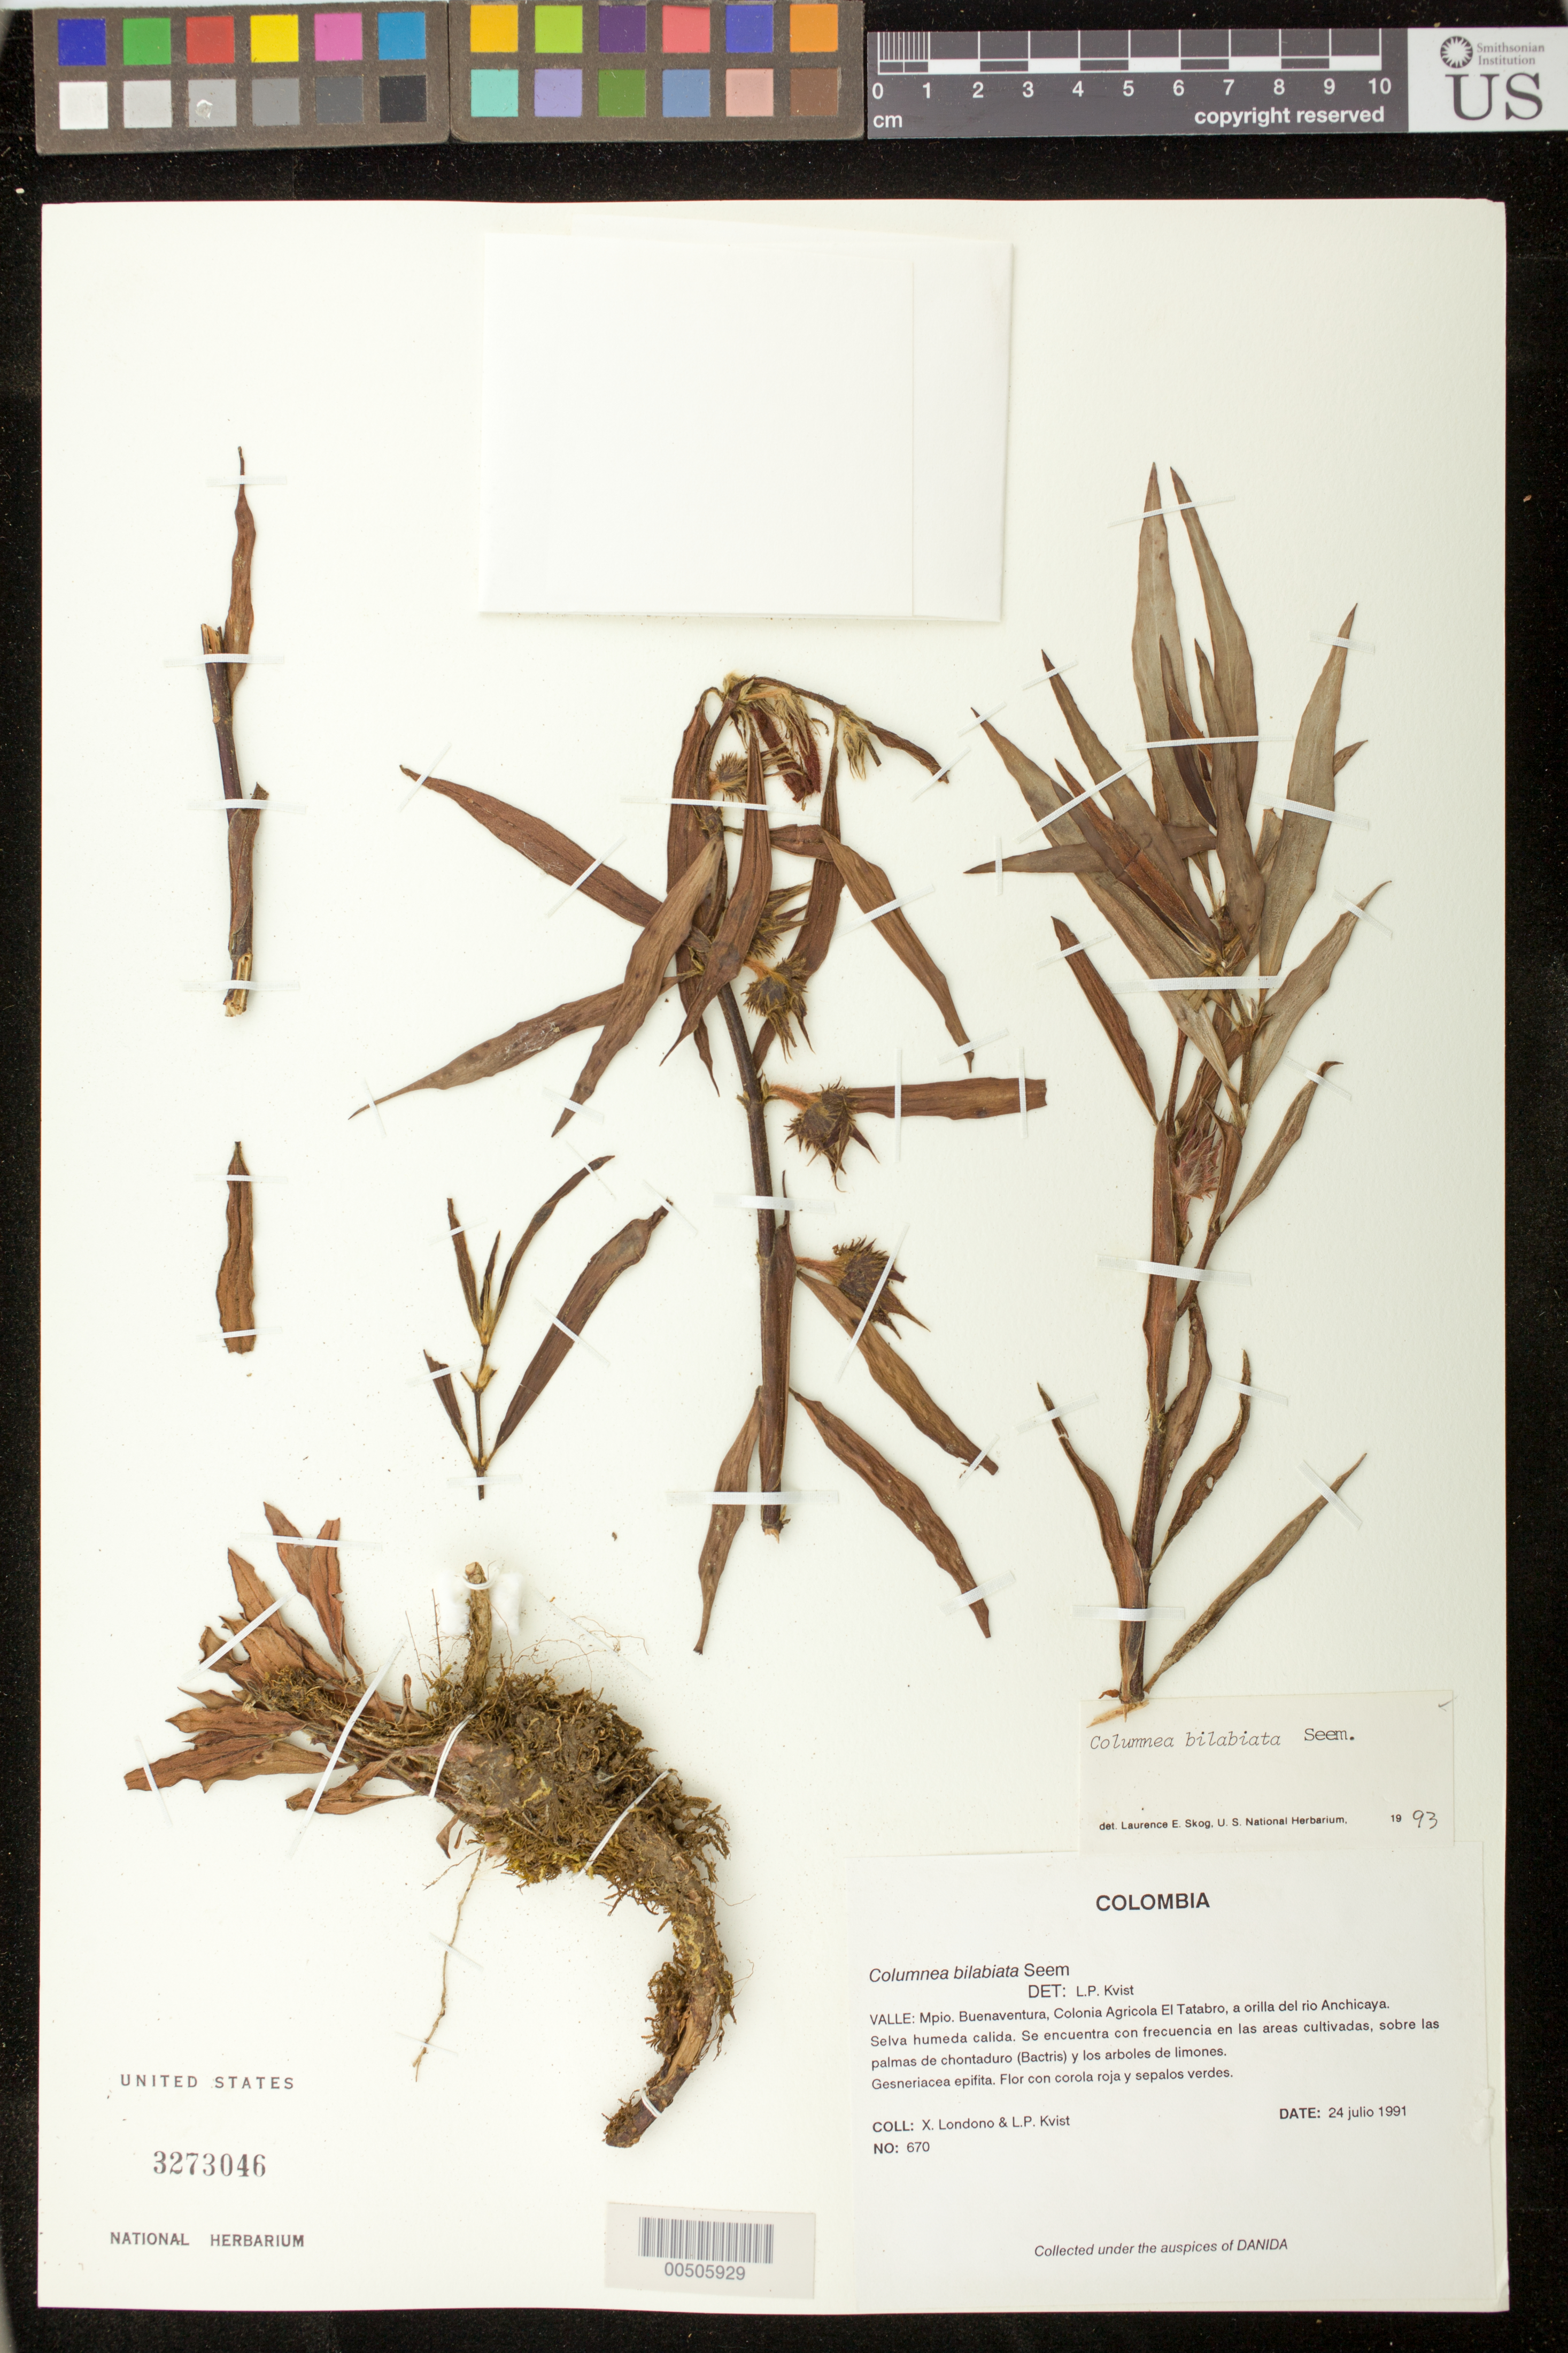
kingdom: Plantae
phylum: Tracheophyta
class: Magnoliopsida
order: Lamiales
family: Gesneriaceae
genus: Columnea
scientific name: Columnea bilabiata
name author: Seem.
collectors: X. Londoño & L. P. Kvist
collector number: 670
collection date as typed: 24 Jul 1991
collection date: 1991-07-24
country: Colombia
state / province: Valle del Cauca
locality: Colonia Agricola el Tatabro, comuna, Buenaventura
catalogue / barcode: US 3273046